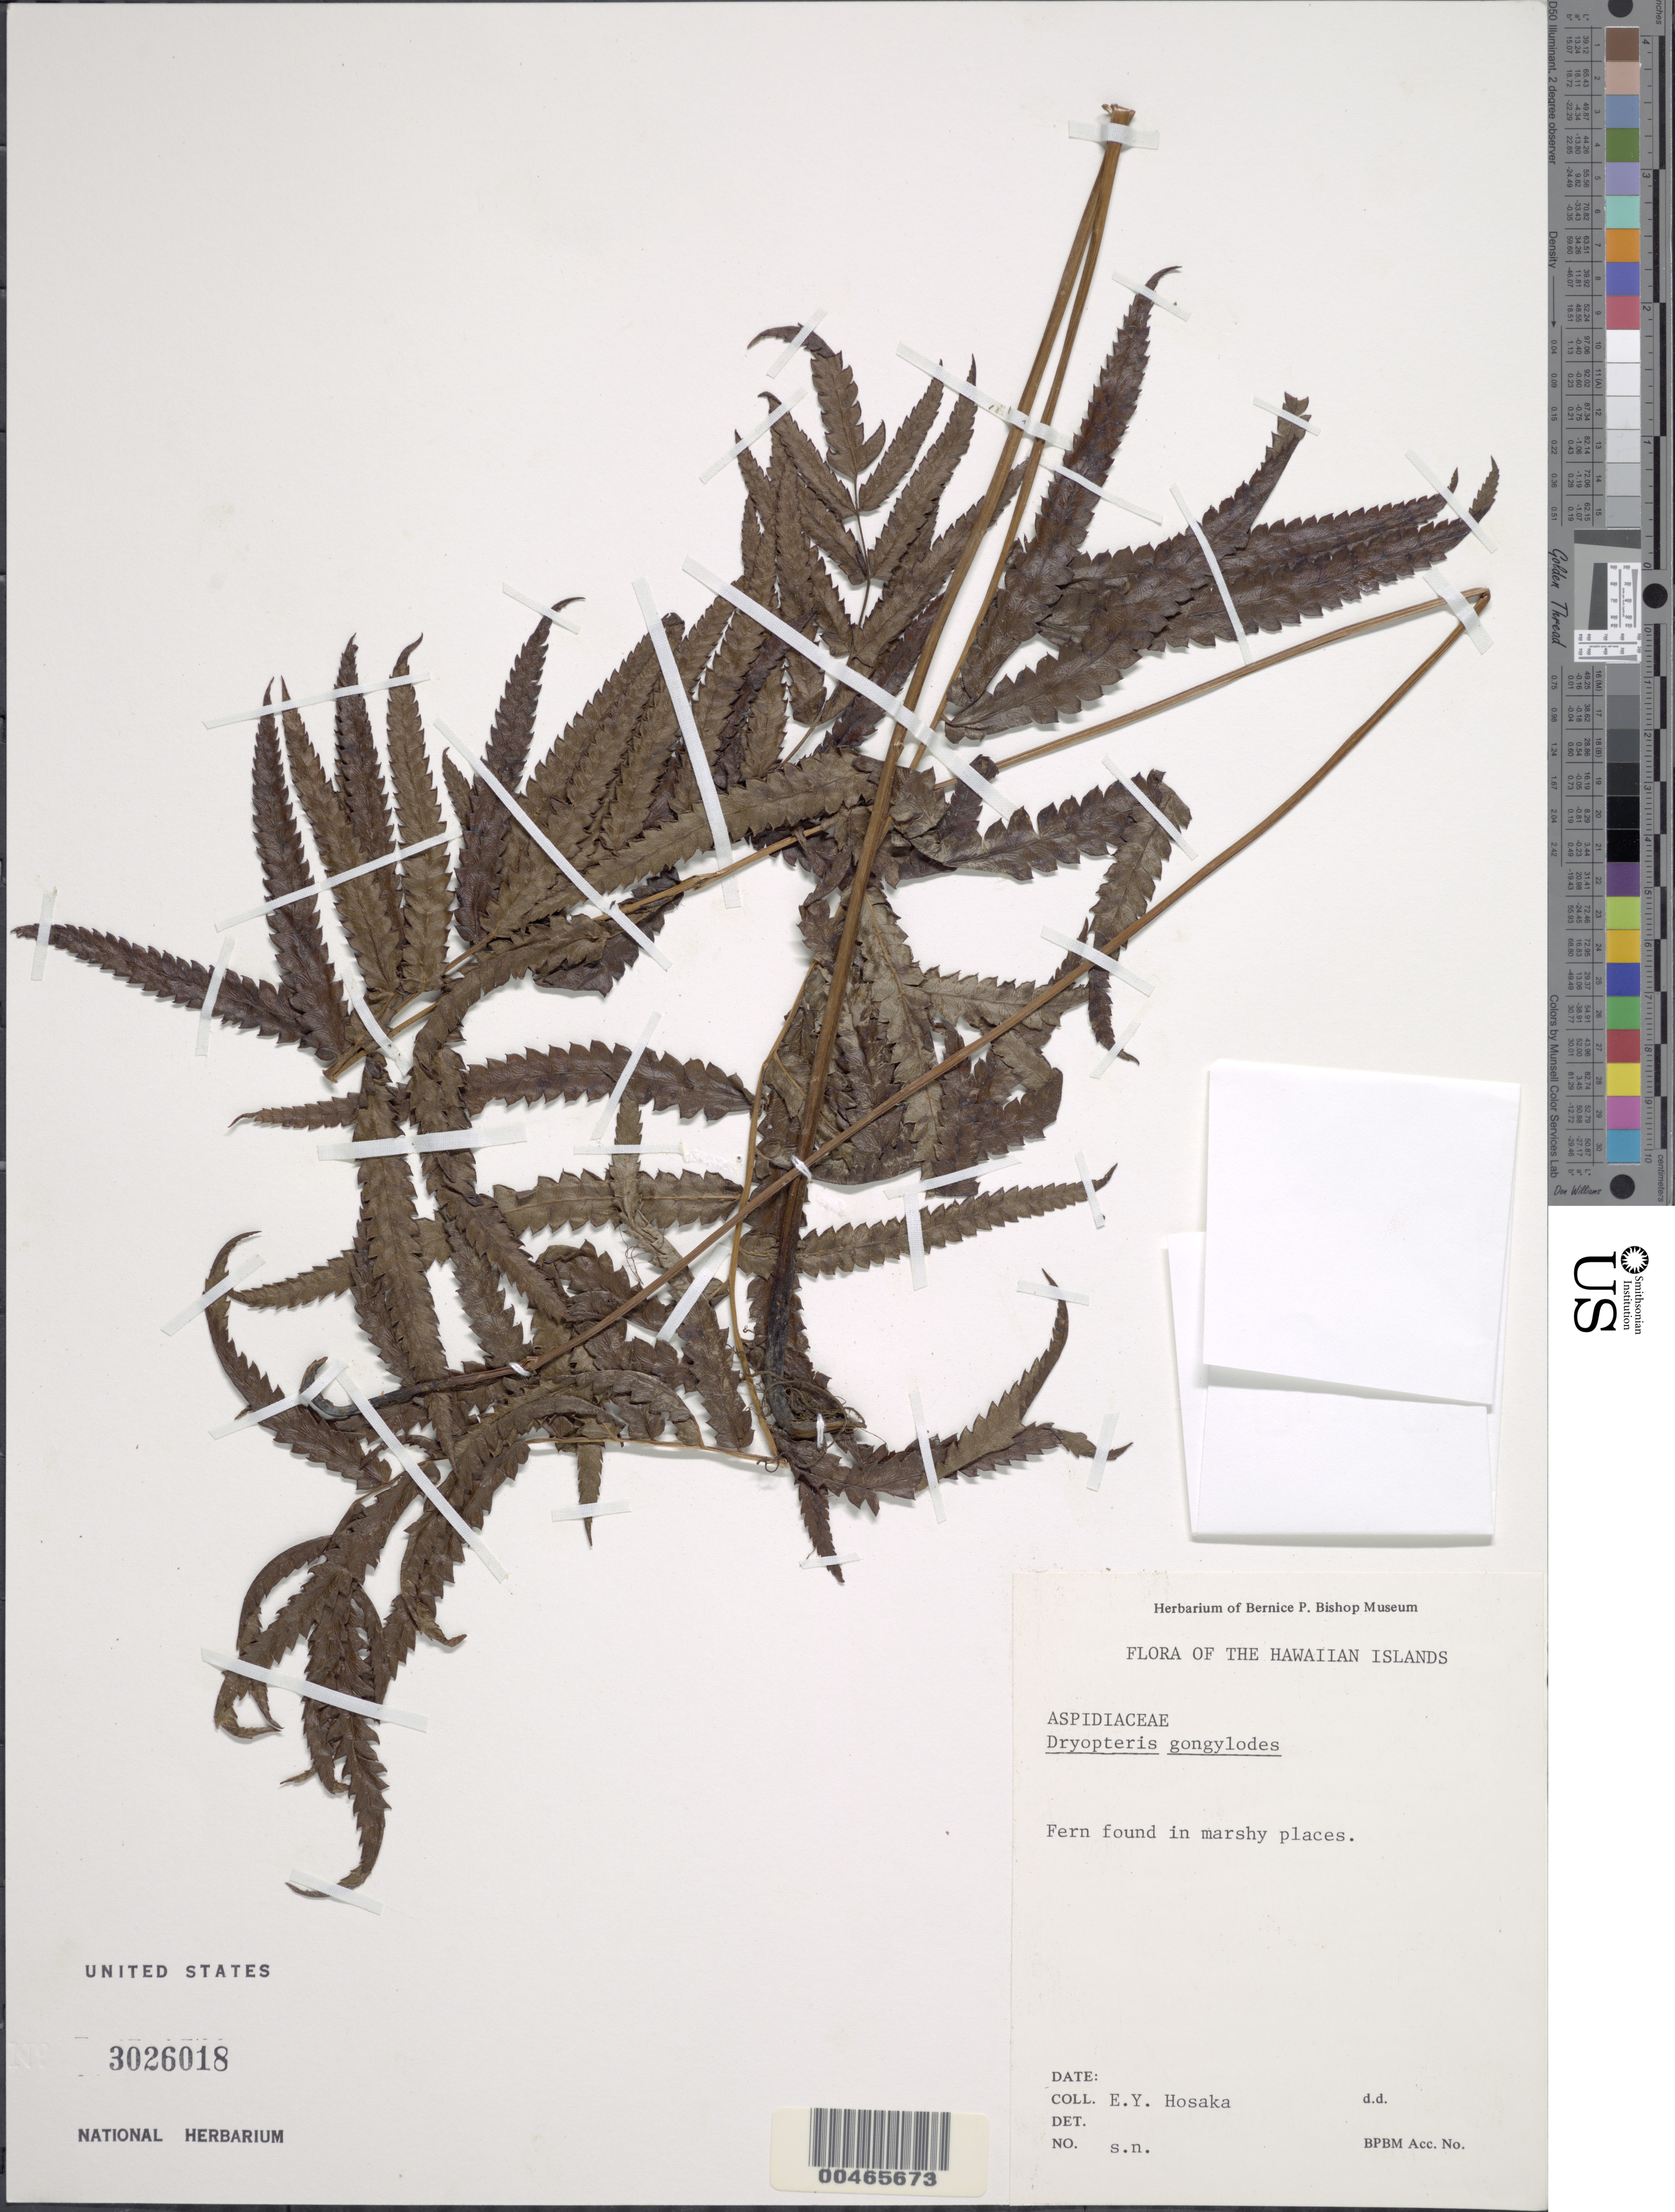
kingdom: Plantae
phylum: Tracheophyta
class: Polypodiopsida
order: Polypodiales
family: Thelypteridaceae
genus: Cyclosorus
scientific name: Cyclosorus interruptus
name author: (Willd.) H. Itô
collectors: E. Y. Hosaka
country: United States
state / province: Hawaii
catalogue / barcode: US 3026018